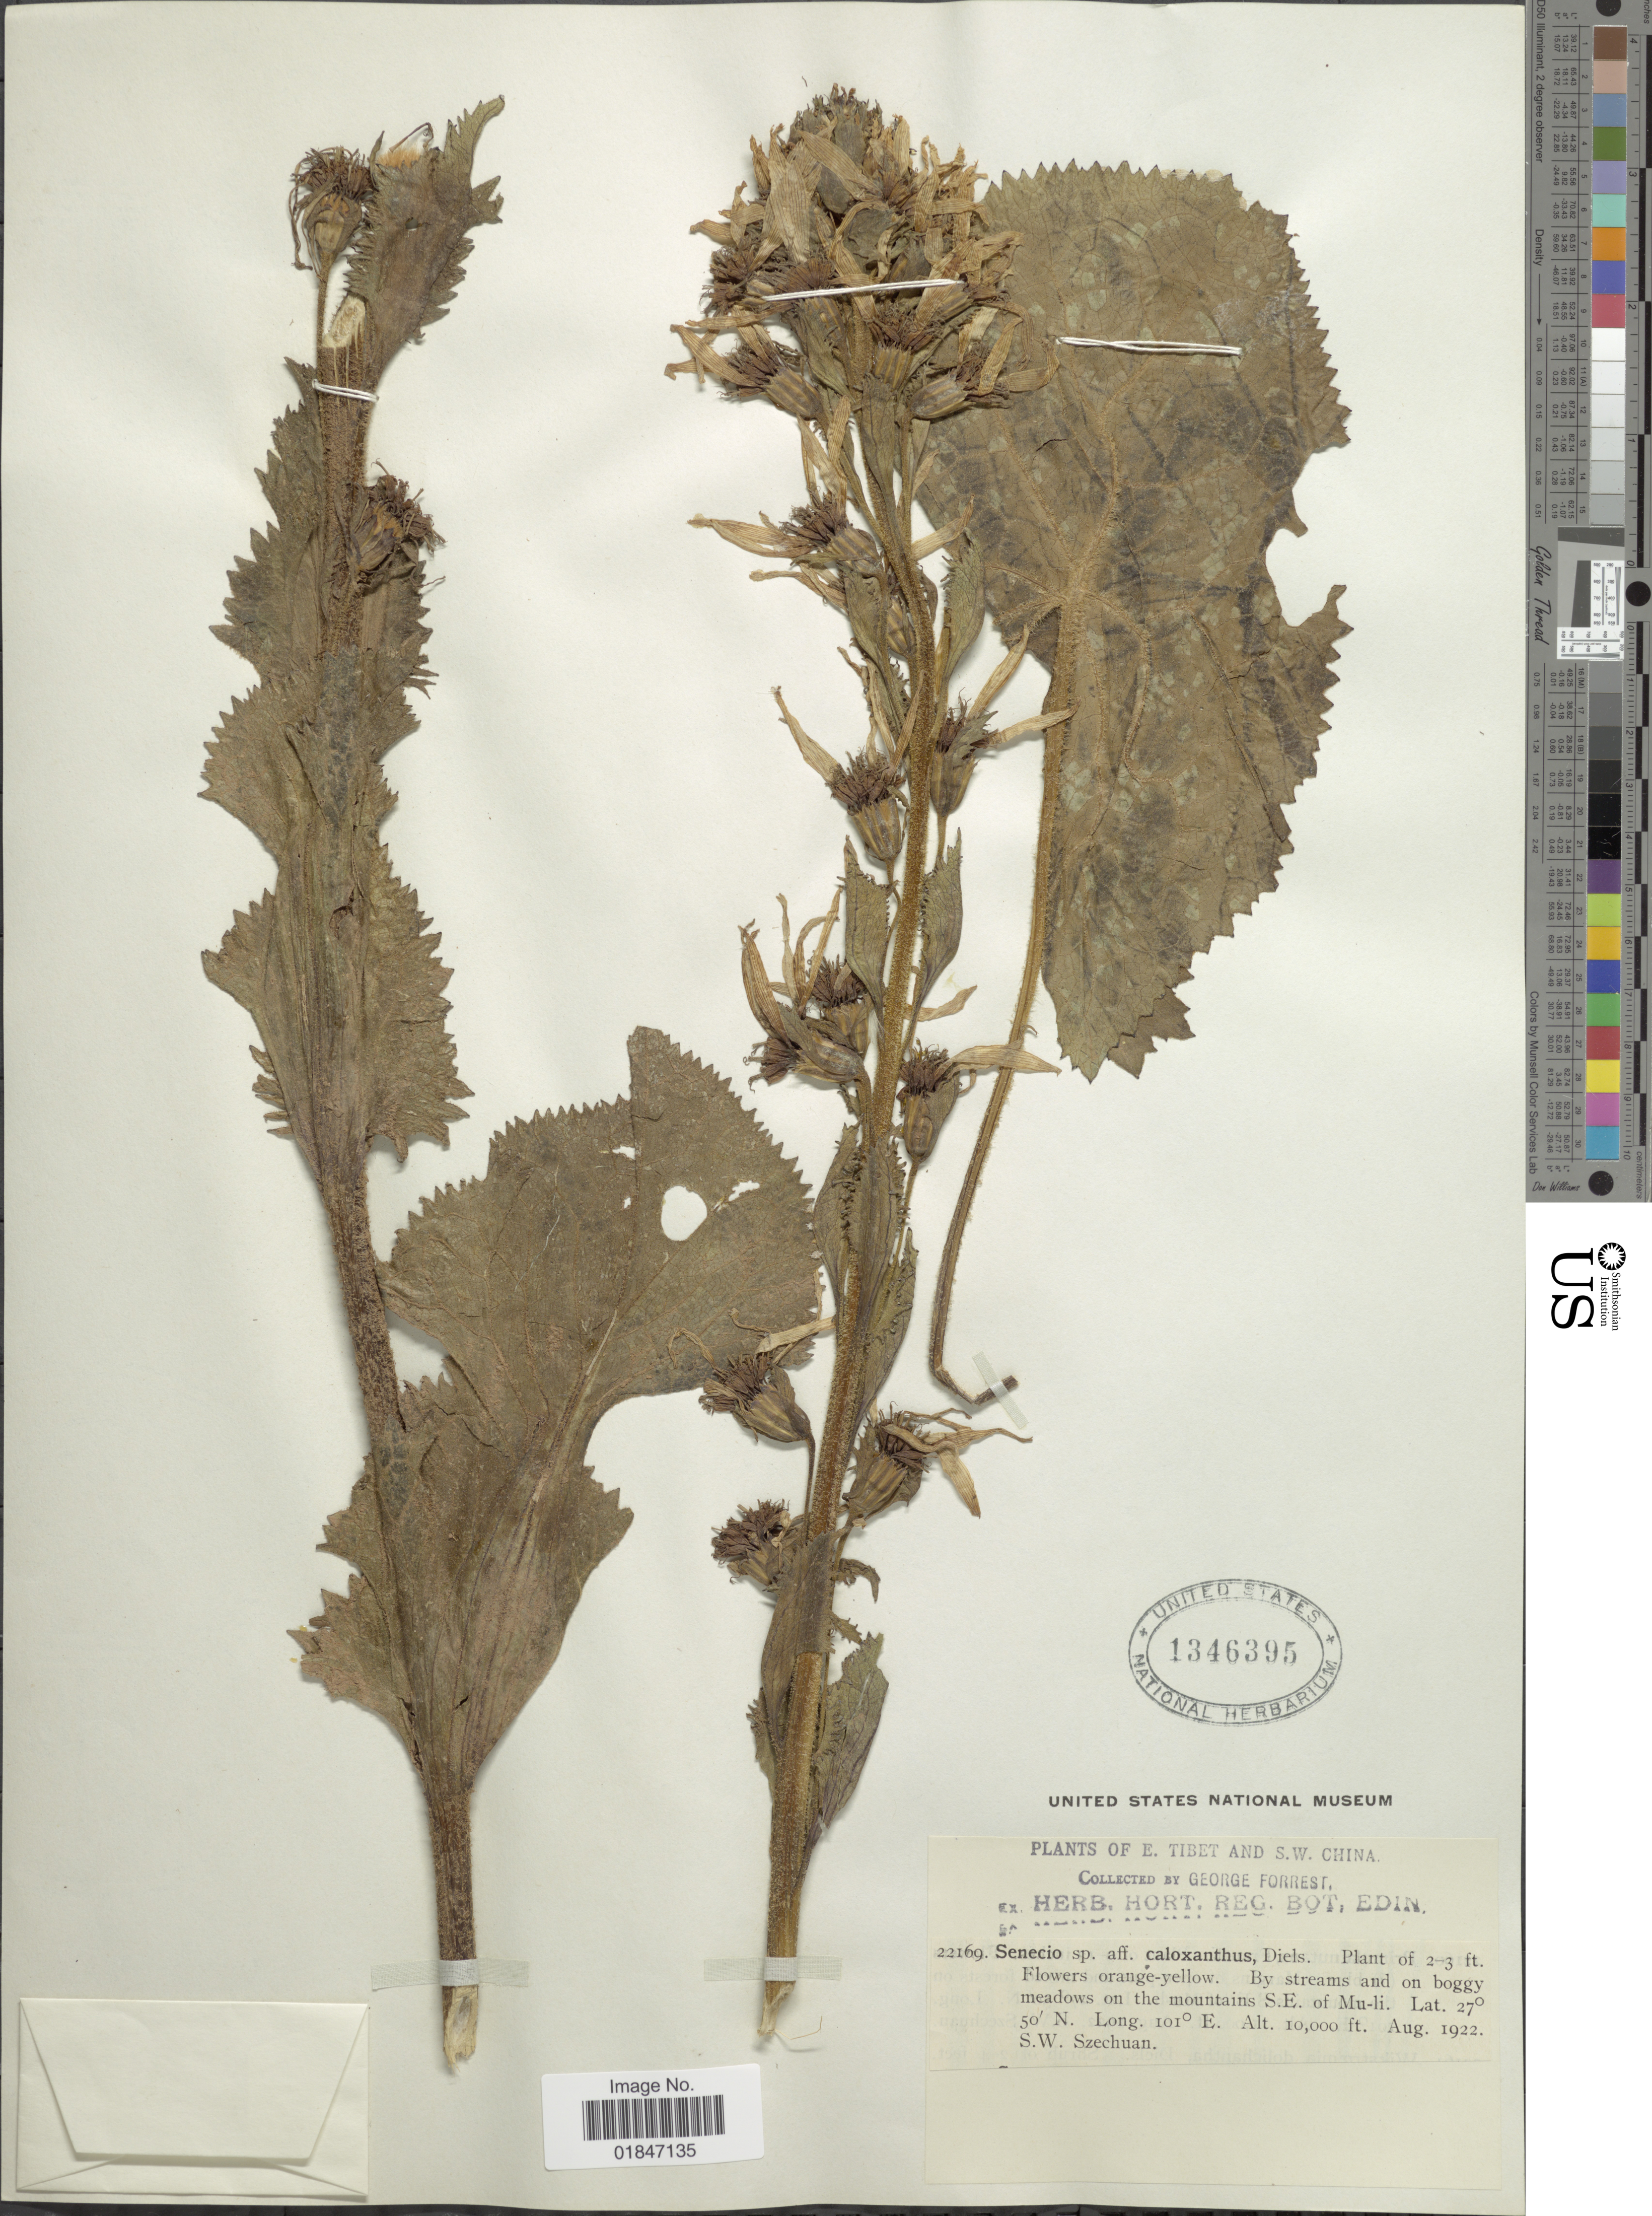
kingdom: Plantae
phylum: Tracheophyta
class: Magnoliopsida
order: Asterales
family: Asteraceae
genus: Ligularia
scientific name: Ligularia caloxantha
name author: (Diels) Hand.-Mazz.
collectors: G. Forrest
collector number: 22169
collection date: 1922-08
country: China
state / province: Sichuan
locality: E Tibet and S. W. China. By streams and on boggy meadows on the mountains S. E. of Mu-li. S.W. Szechuan .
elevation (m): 3048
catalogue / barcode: US 1346395